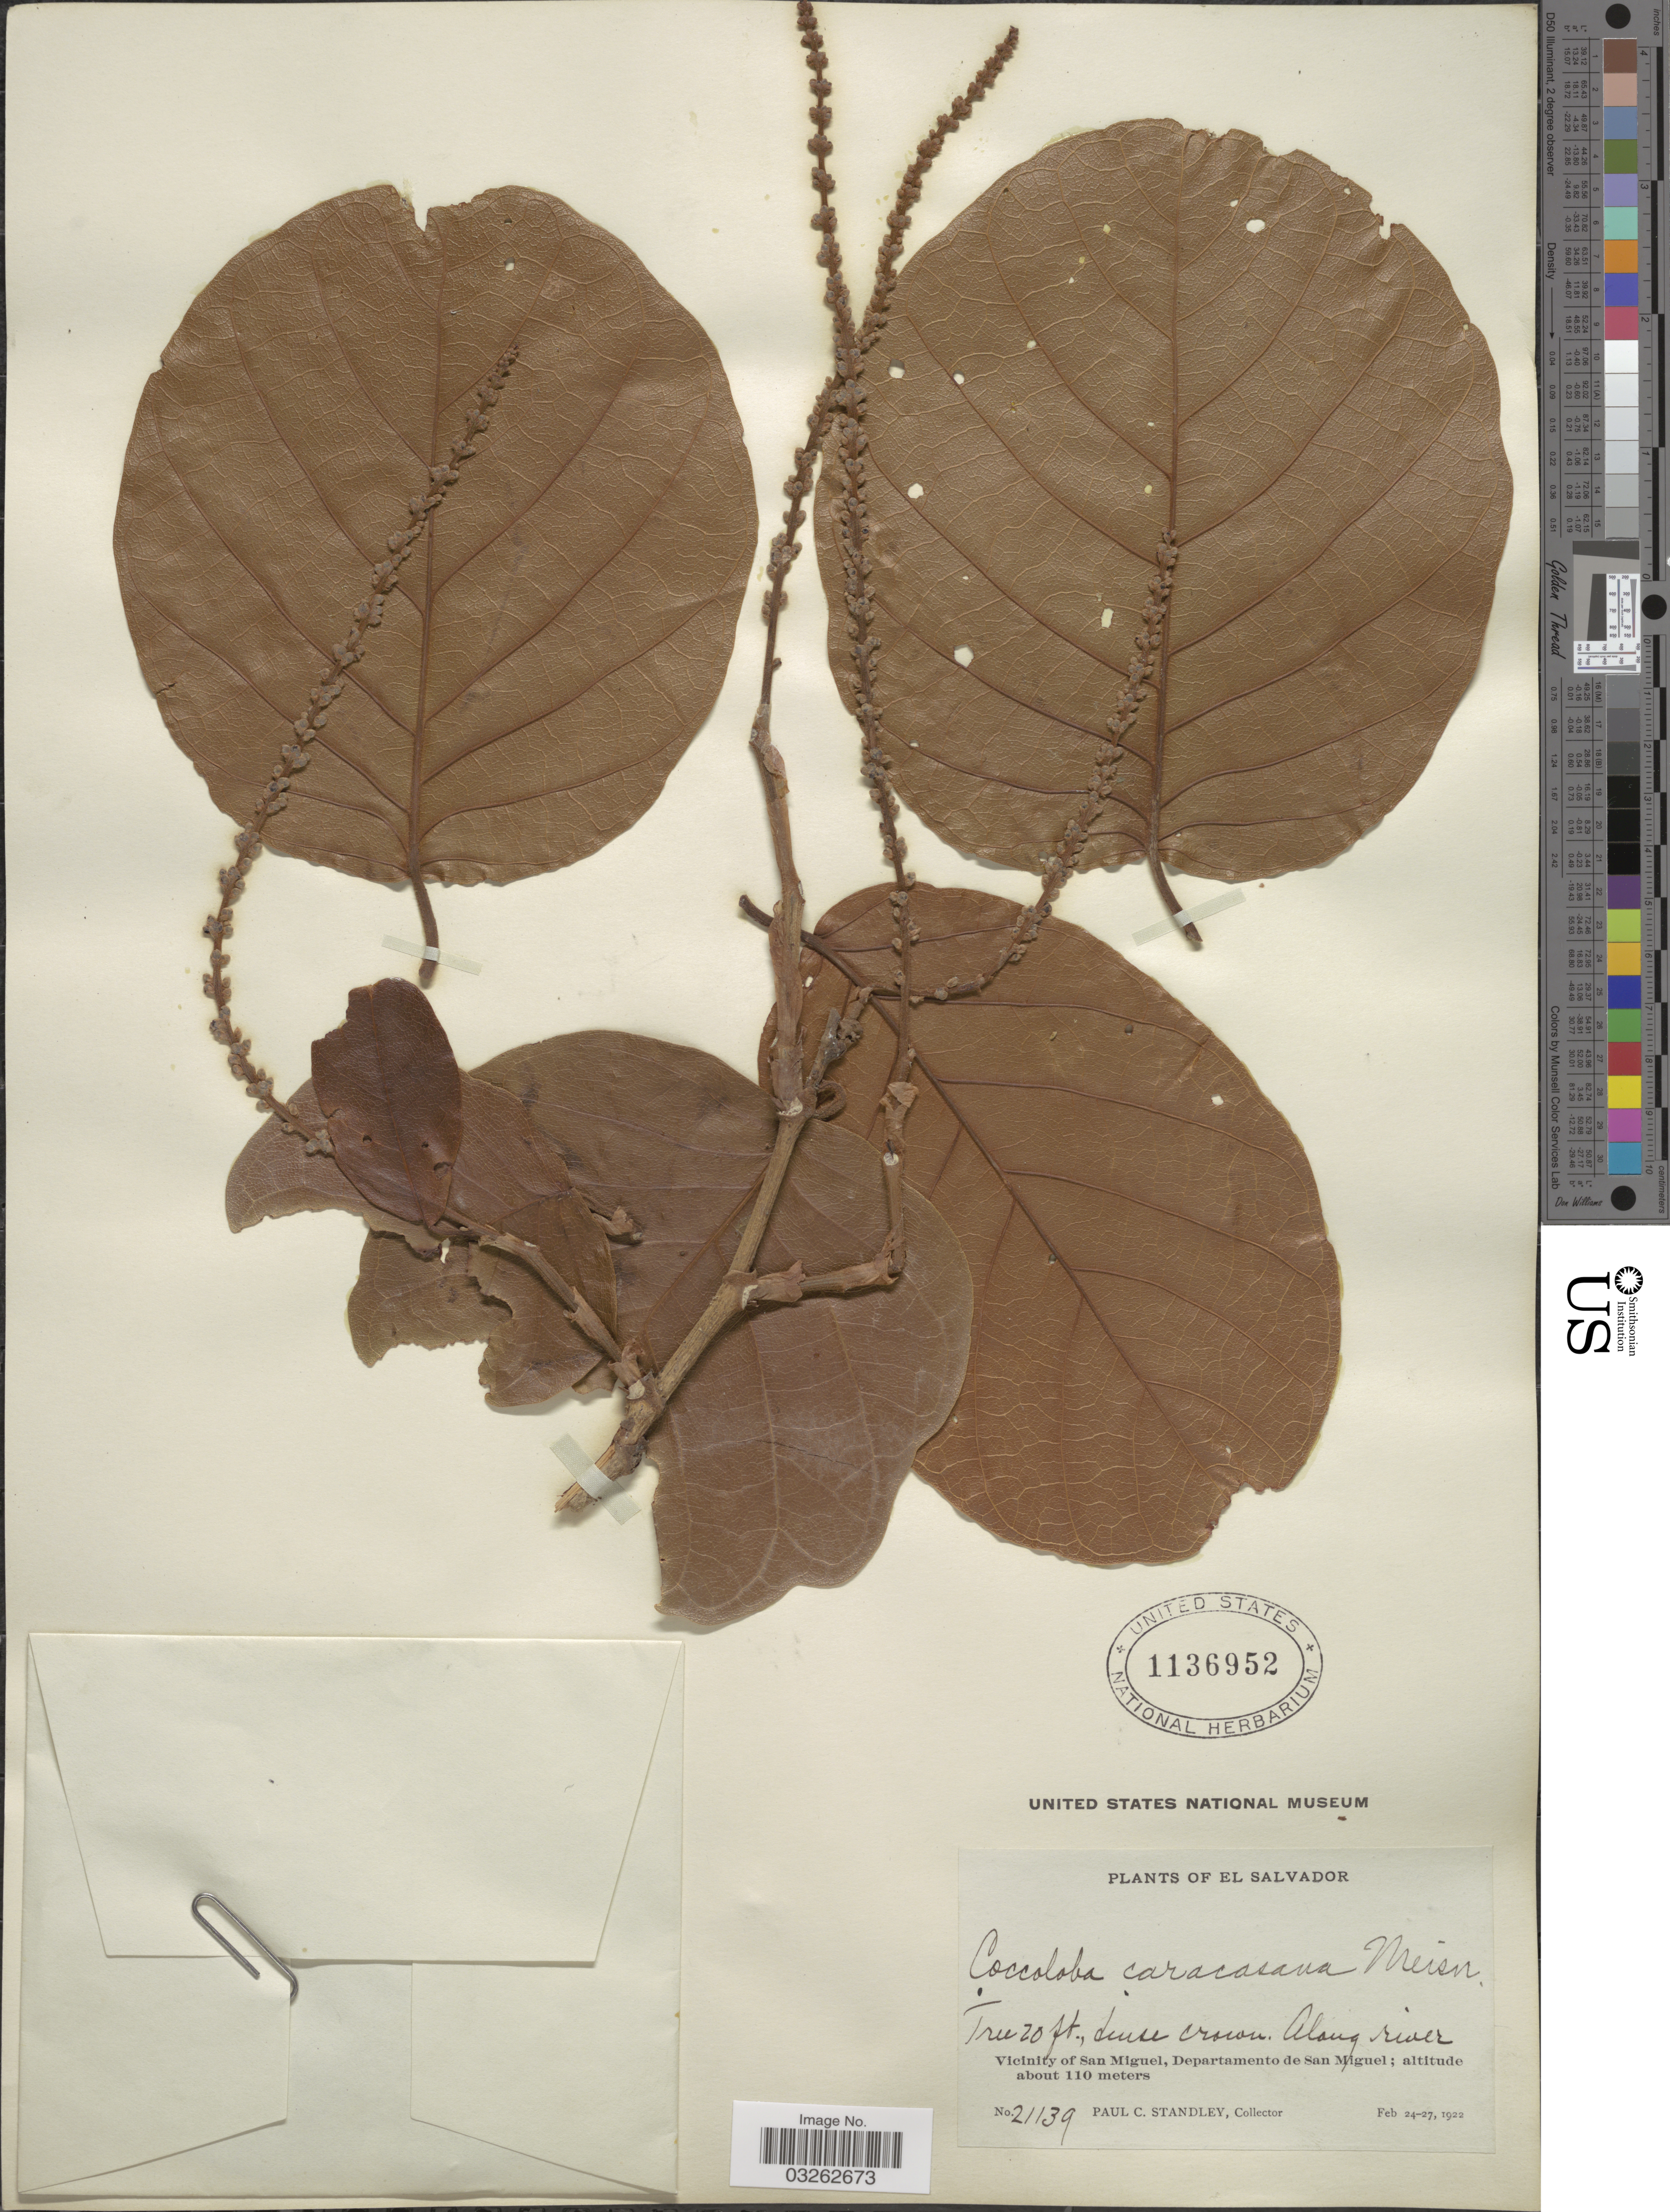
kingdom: Plantae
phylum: Tracheophyta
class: Magnoliopsida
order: Caryophyllales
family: Polygonaceae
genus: Coccoloba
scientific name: Coccoloba caracasana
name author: Meisn.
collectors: P. C. Standley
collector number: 21139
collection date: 1922-02-24/1922-02-27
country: El Salvador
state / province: San Miguel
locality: Vicinity of San Miguel, Departamento de San Miguel.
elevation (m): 110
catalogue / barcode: US 1136952